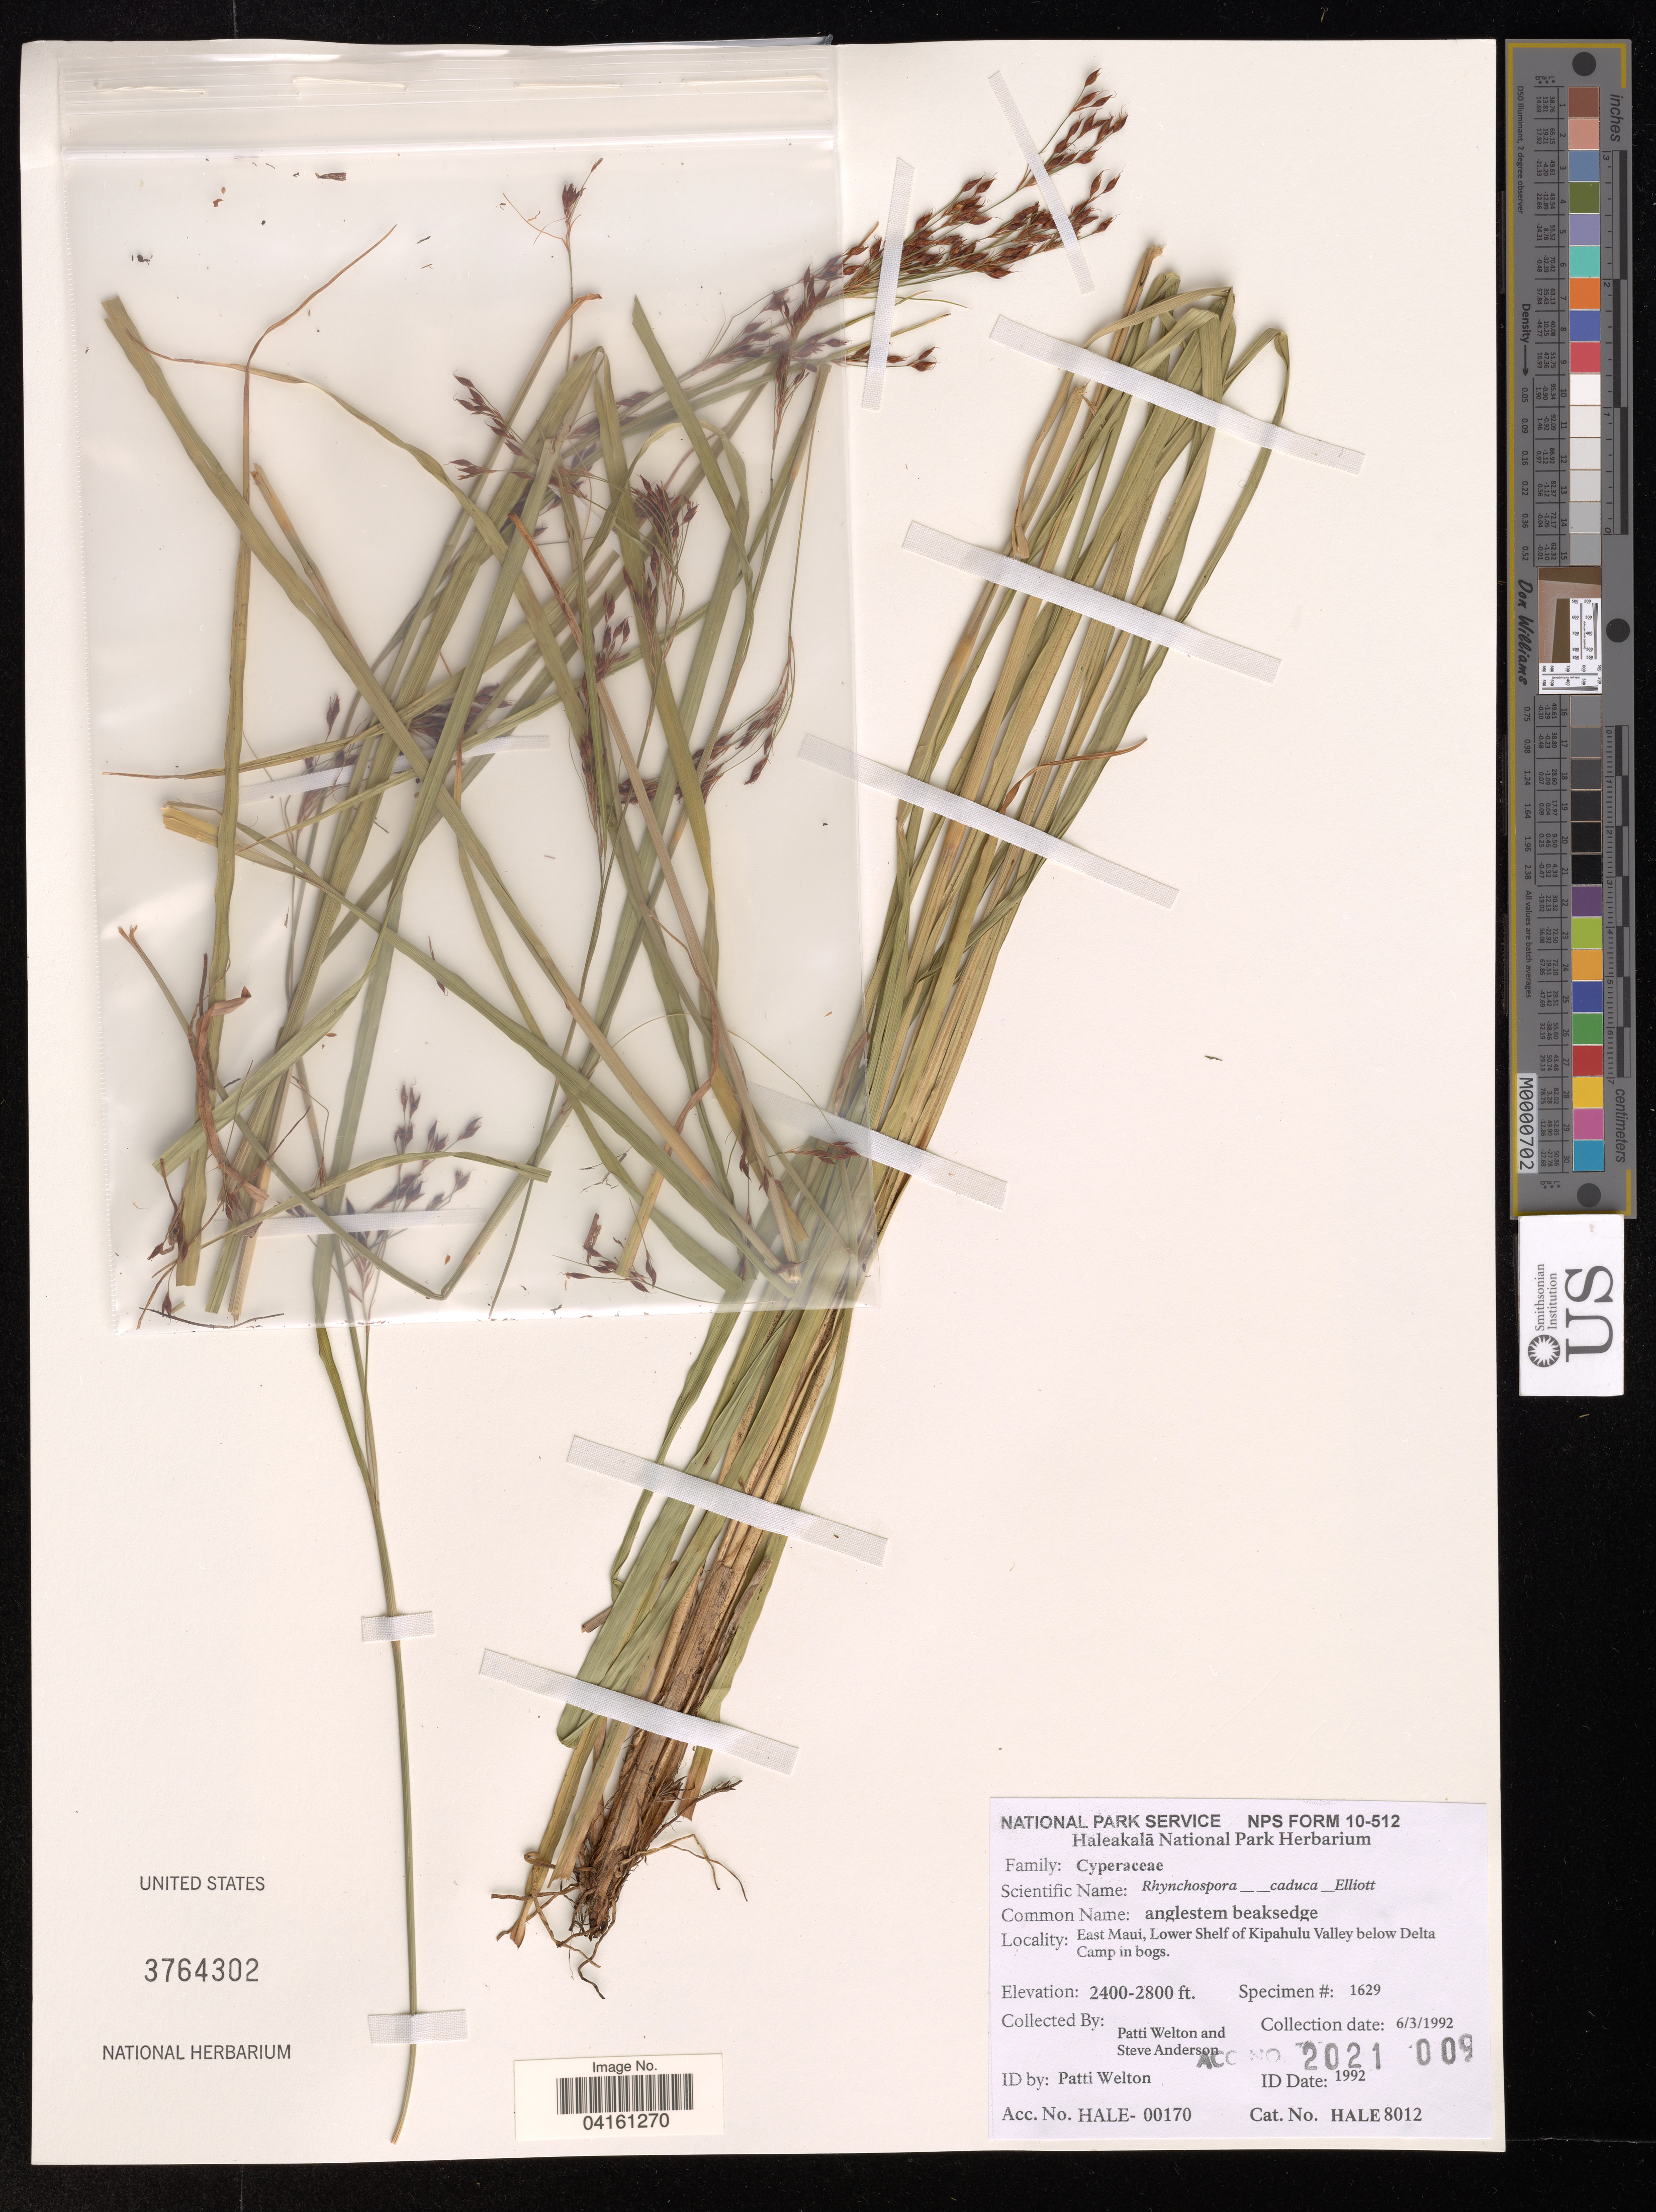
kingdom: Plantae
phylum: Tracheophyta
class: Liliopsida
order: Poales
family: Cyperaceae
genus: Rhynchospora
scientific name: Rhynchospora caduca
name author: Elliott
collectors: P. Welton & S. Anderson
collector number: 1629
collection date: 1992-06-03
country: United States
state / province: Hawaii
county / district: Maui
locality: East Maui, Lower Shelf of Kipahulu Valley below Delta Camp in bogs.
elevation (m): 732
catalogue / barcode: US 3764302